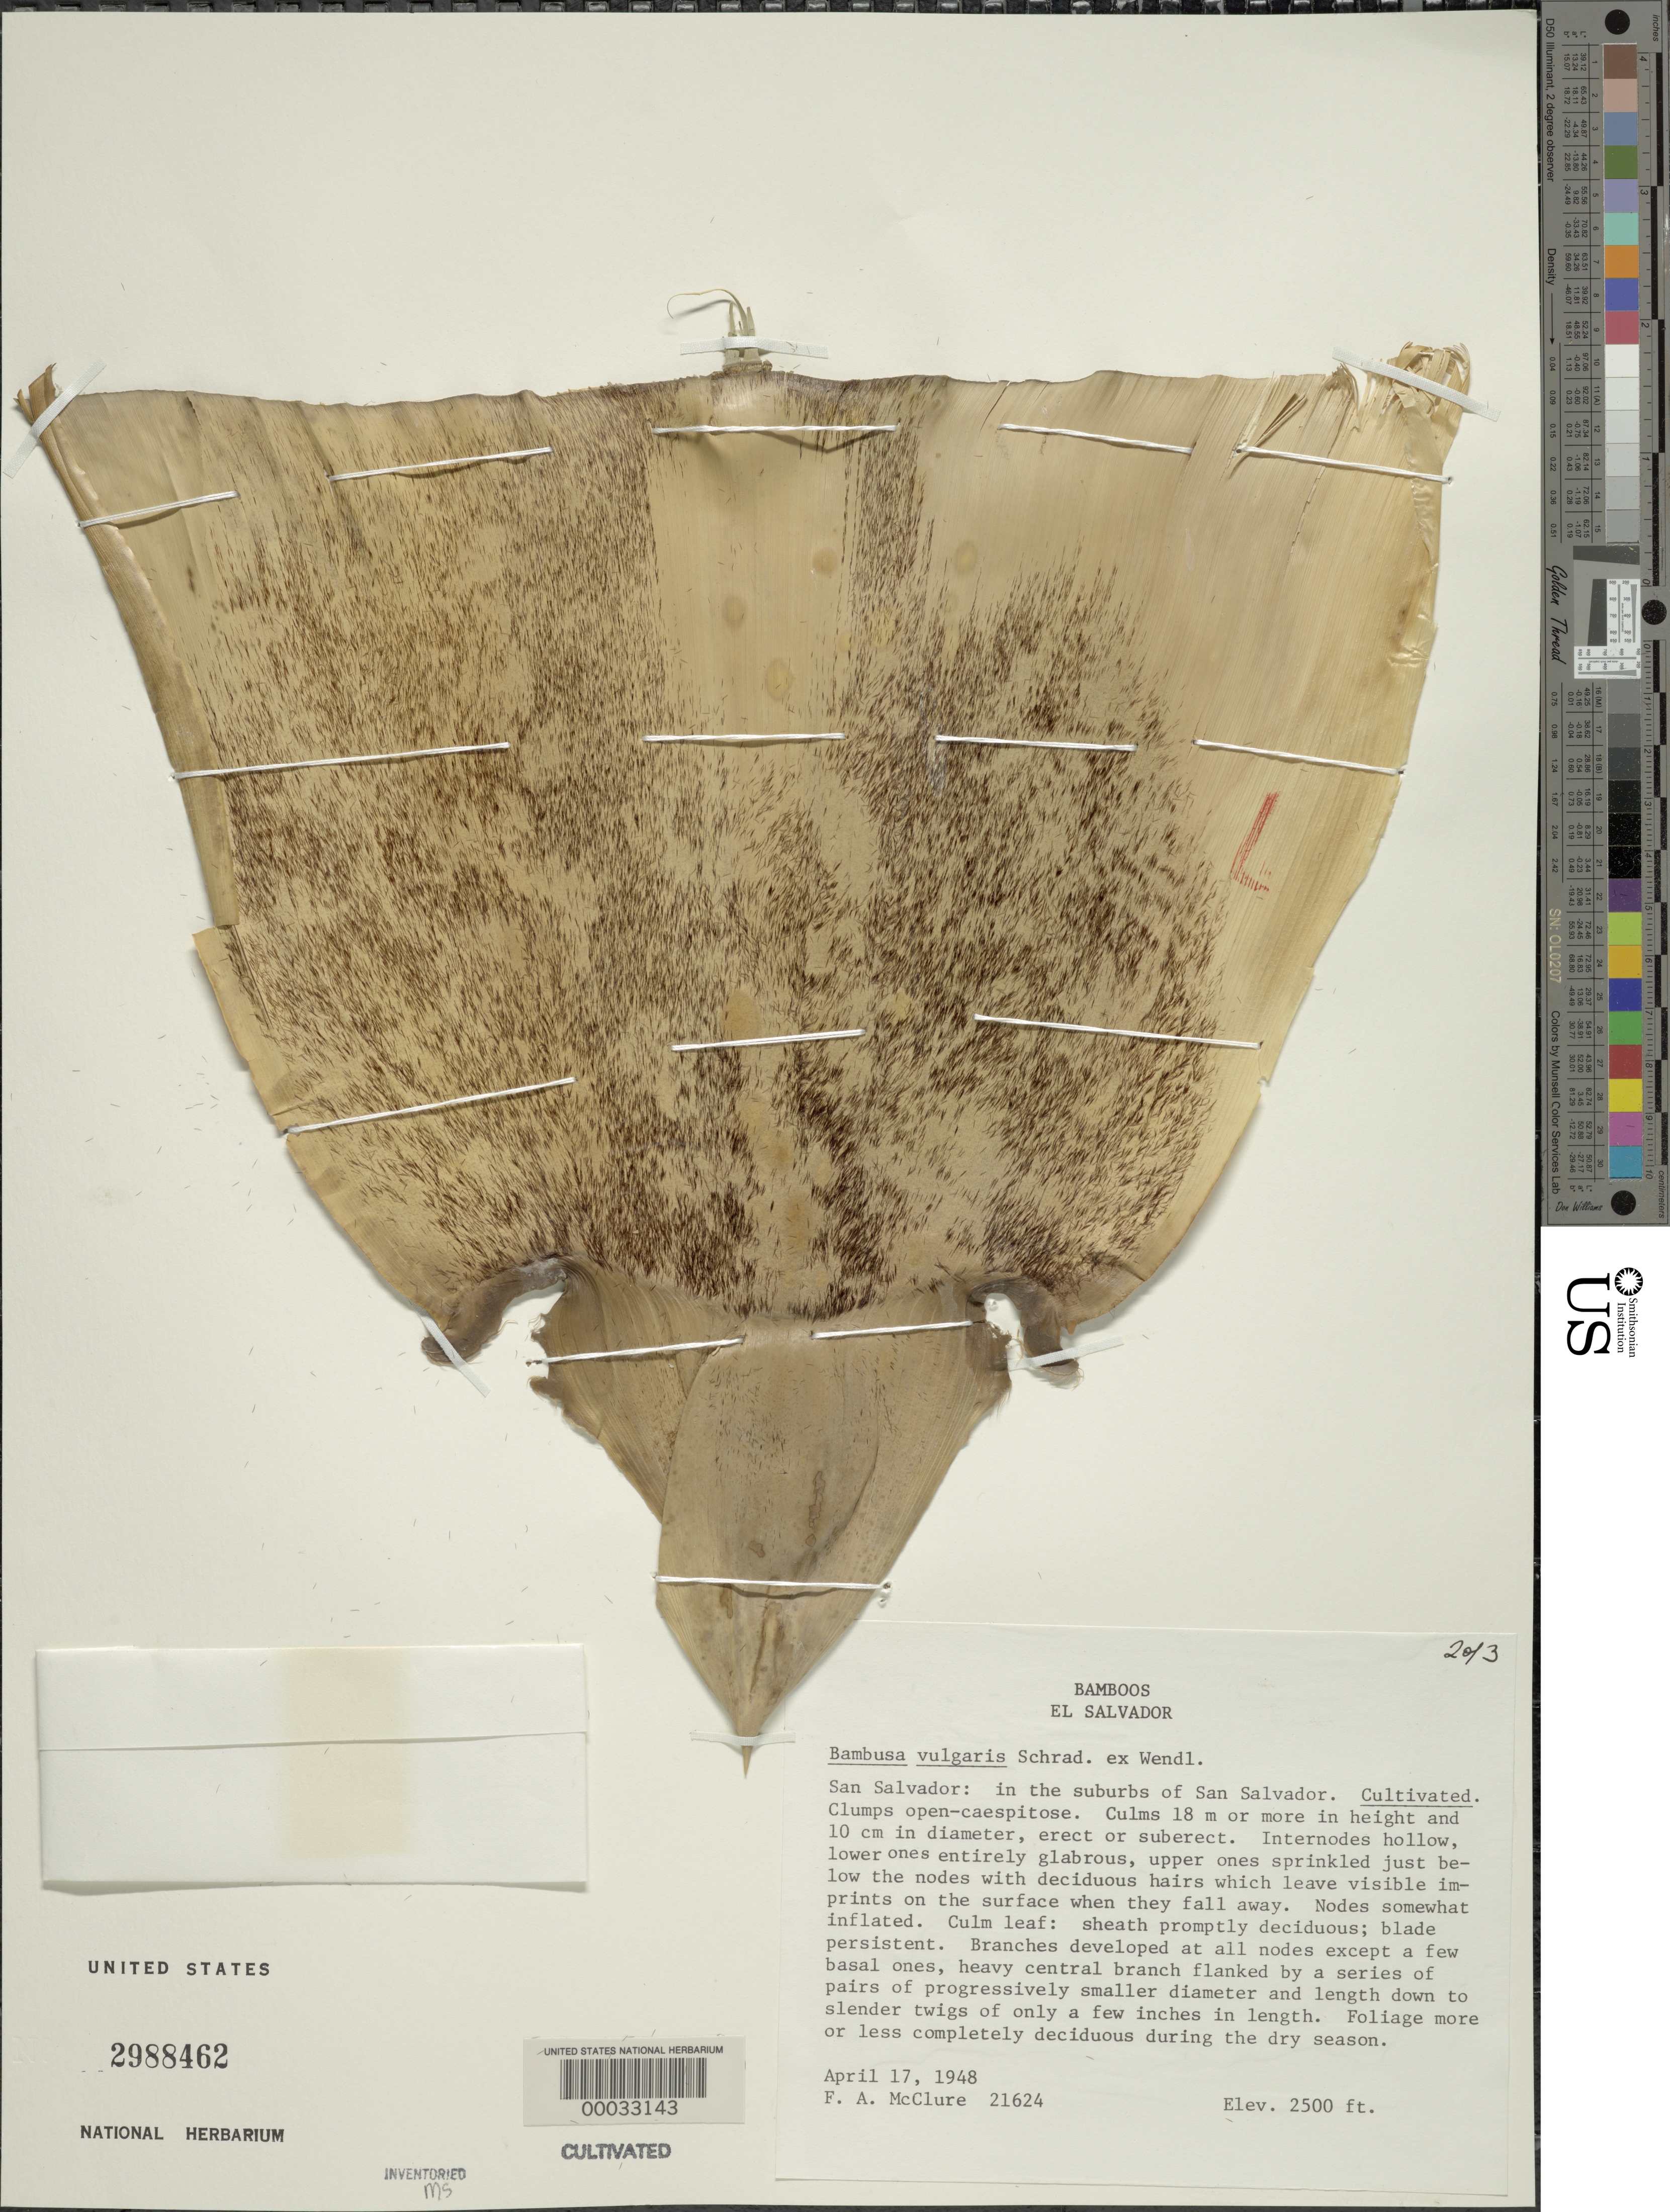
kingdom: Plantae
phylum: Tracheophyta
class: Liliopsida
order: Poales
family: Poaceae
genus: Bambusa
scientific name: Bambusa vulgaris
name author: Schrad. ex J.C. Wendl.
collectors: F. A. McClure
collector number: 21624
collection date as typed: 17 Apr 1948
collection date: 1948-04-17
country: El Salvador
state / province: San Salvador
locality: San salvador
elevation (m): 763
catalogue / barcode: US 2988462